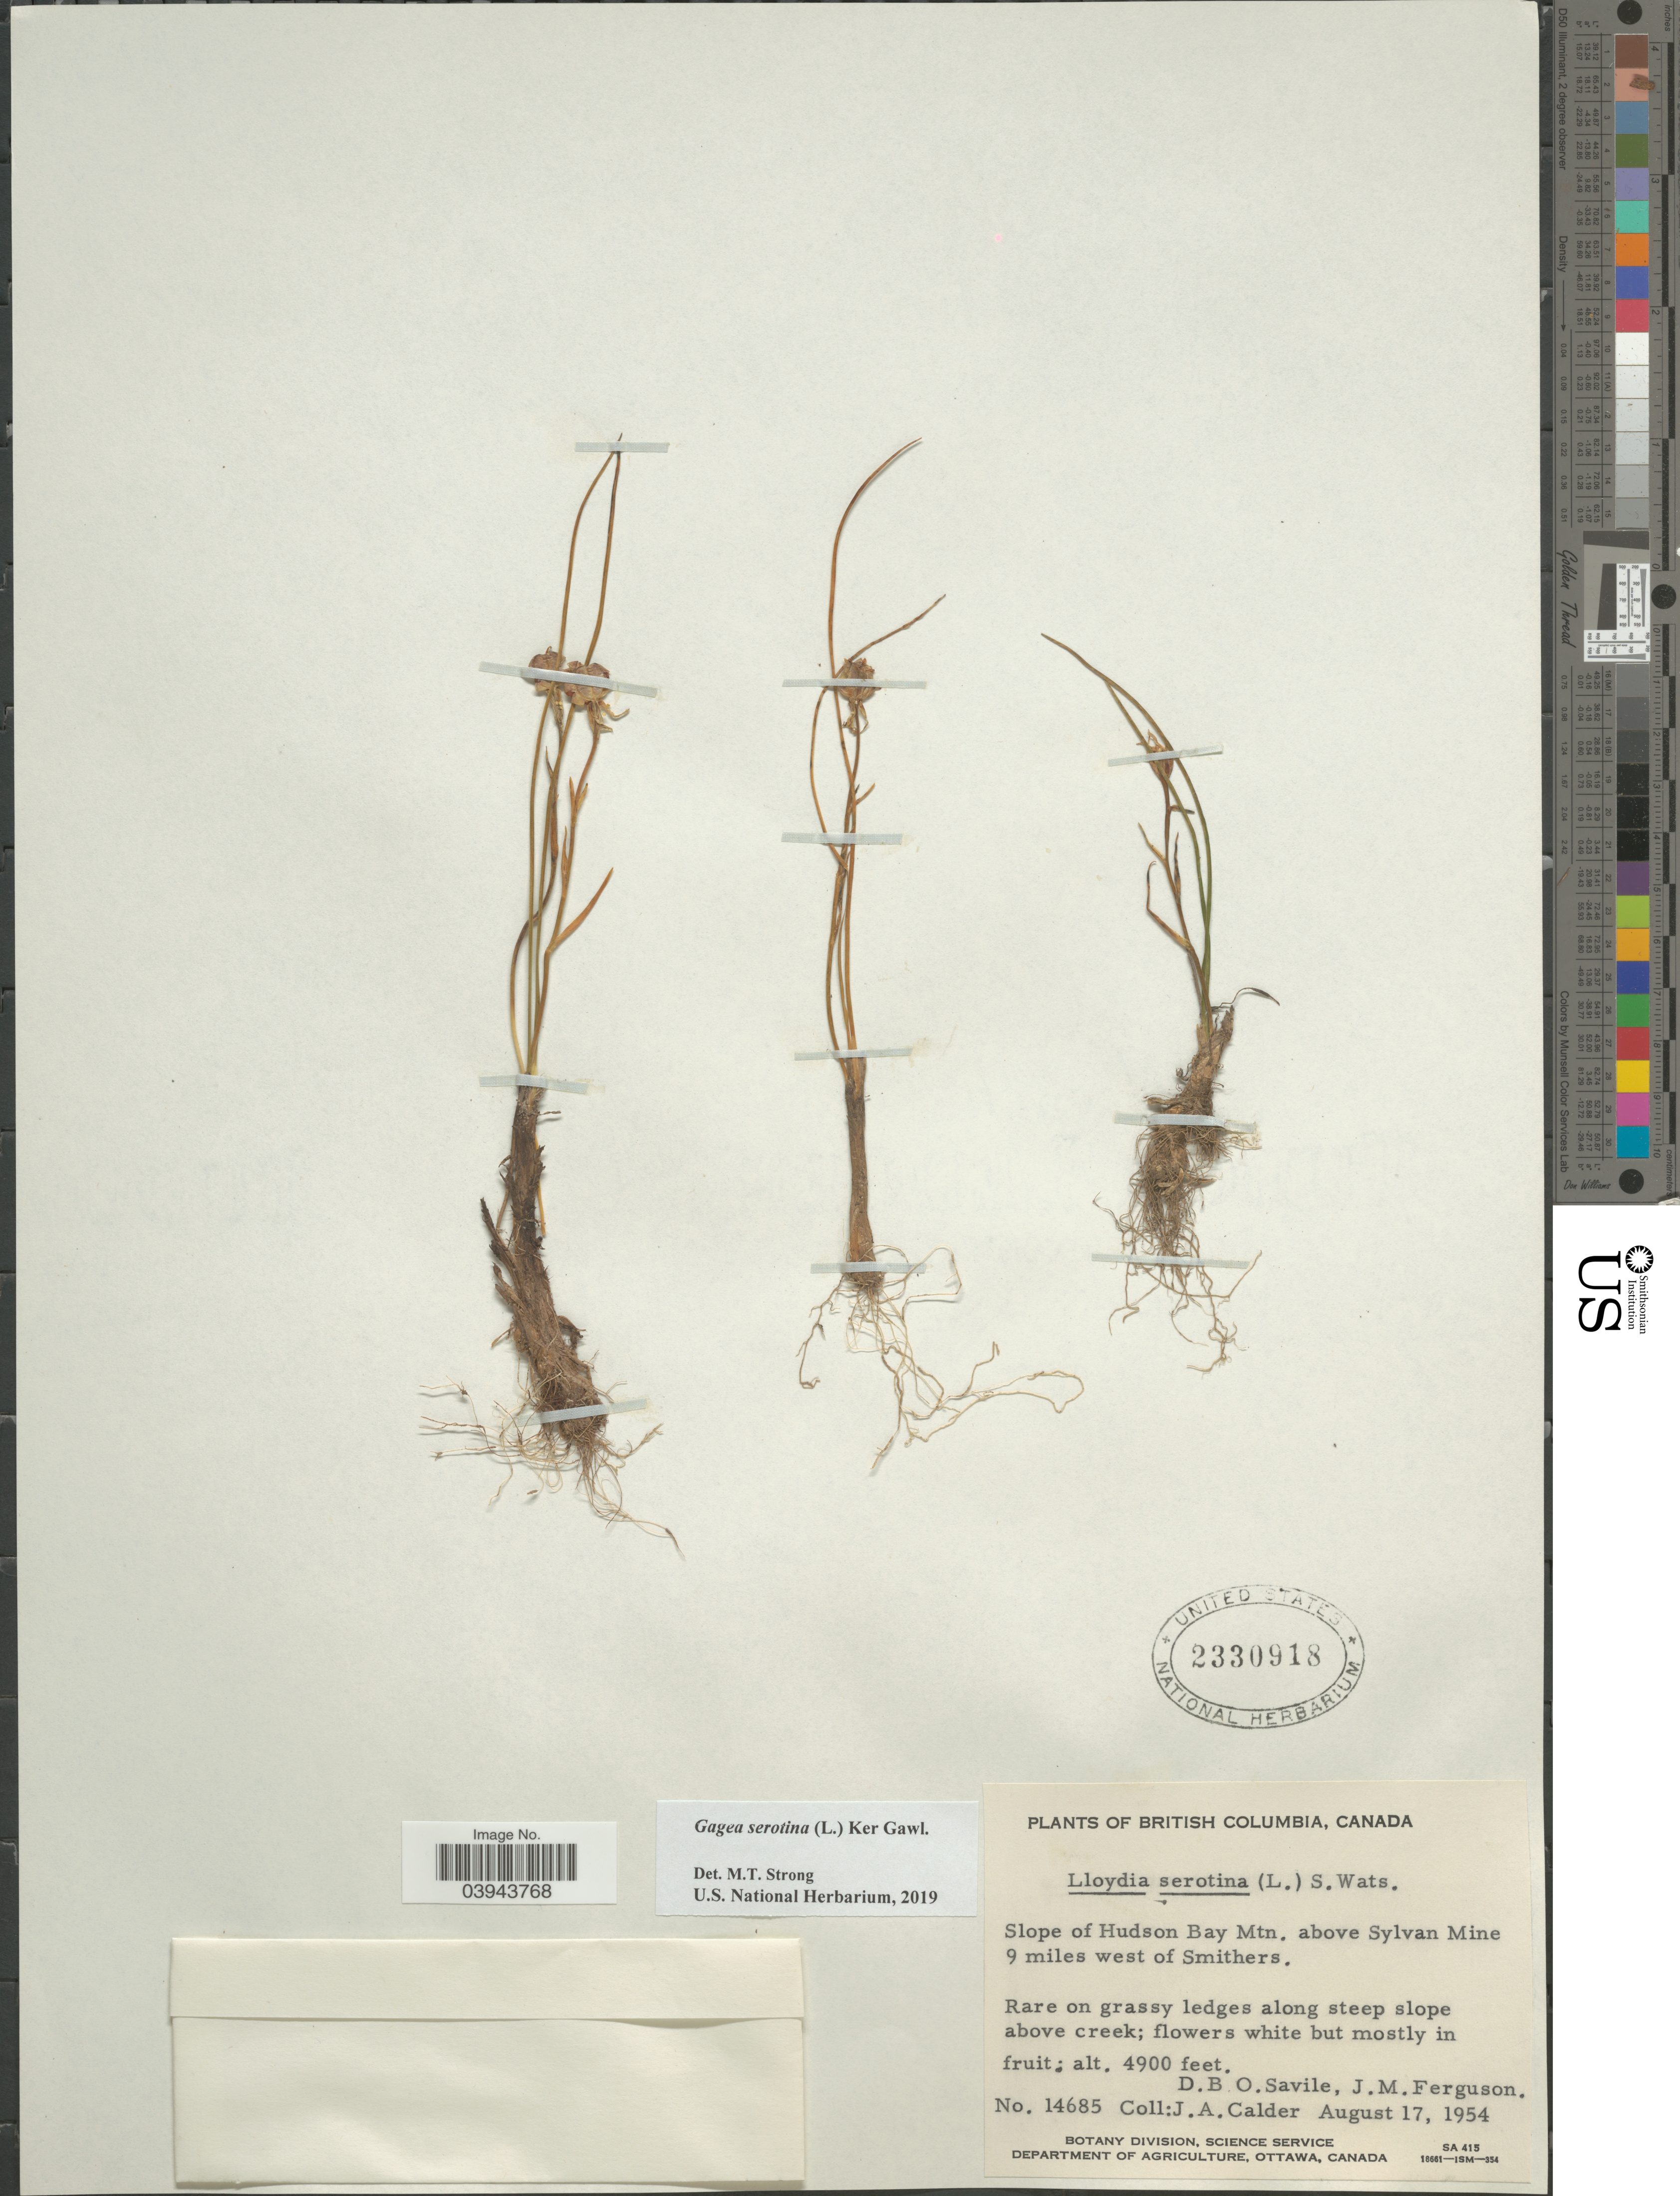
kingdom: Plantae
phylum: Tracheophyta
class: Liliopsida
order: Liliales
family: Liliaceae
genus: Lloydia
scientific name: Lloydia serotina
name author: (L.) Salisb. ex Rchb.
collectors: J. A. Calder, D. Savile & J. M. Ferguson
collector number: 14685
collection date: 1954-08-17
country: Canada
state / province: British Columbia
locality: Slope of Hudson Bay Mtn. above Sylvan Mine 9 miles west of Smithers.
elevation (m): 1494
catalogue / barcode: US 2330918